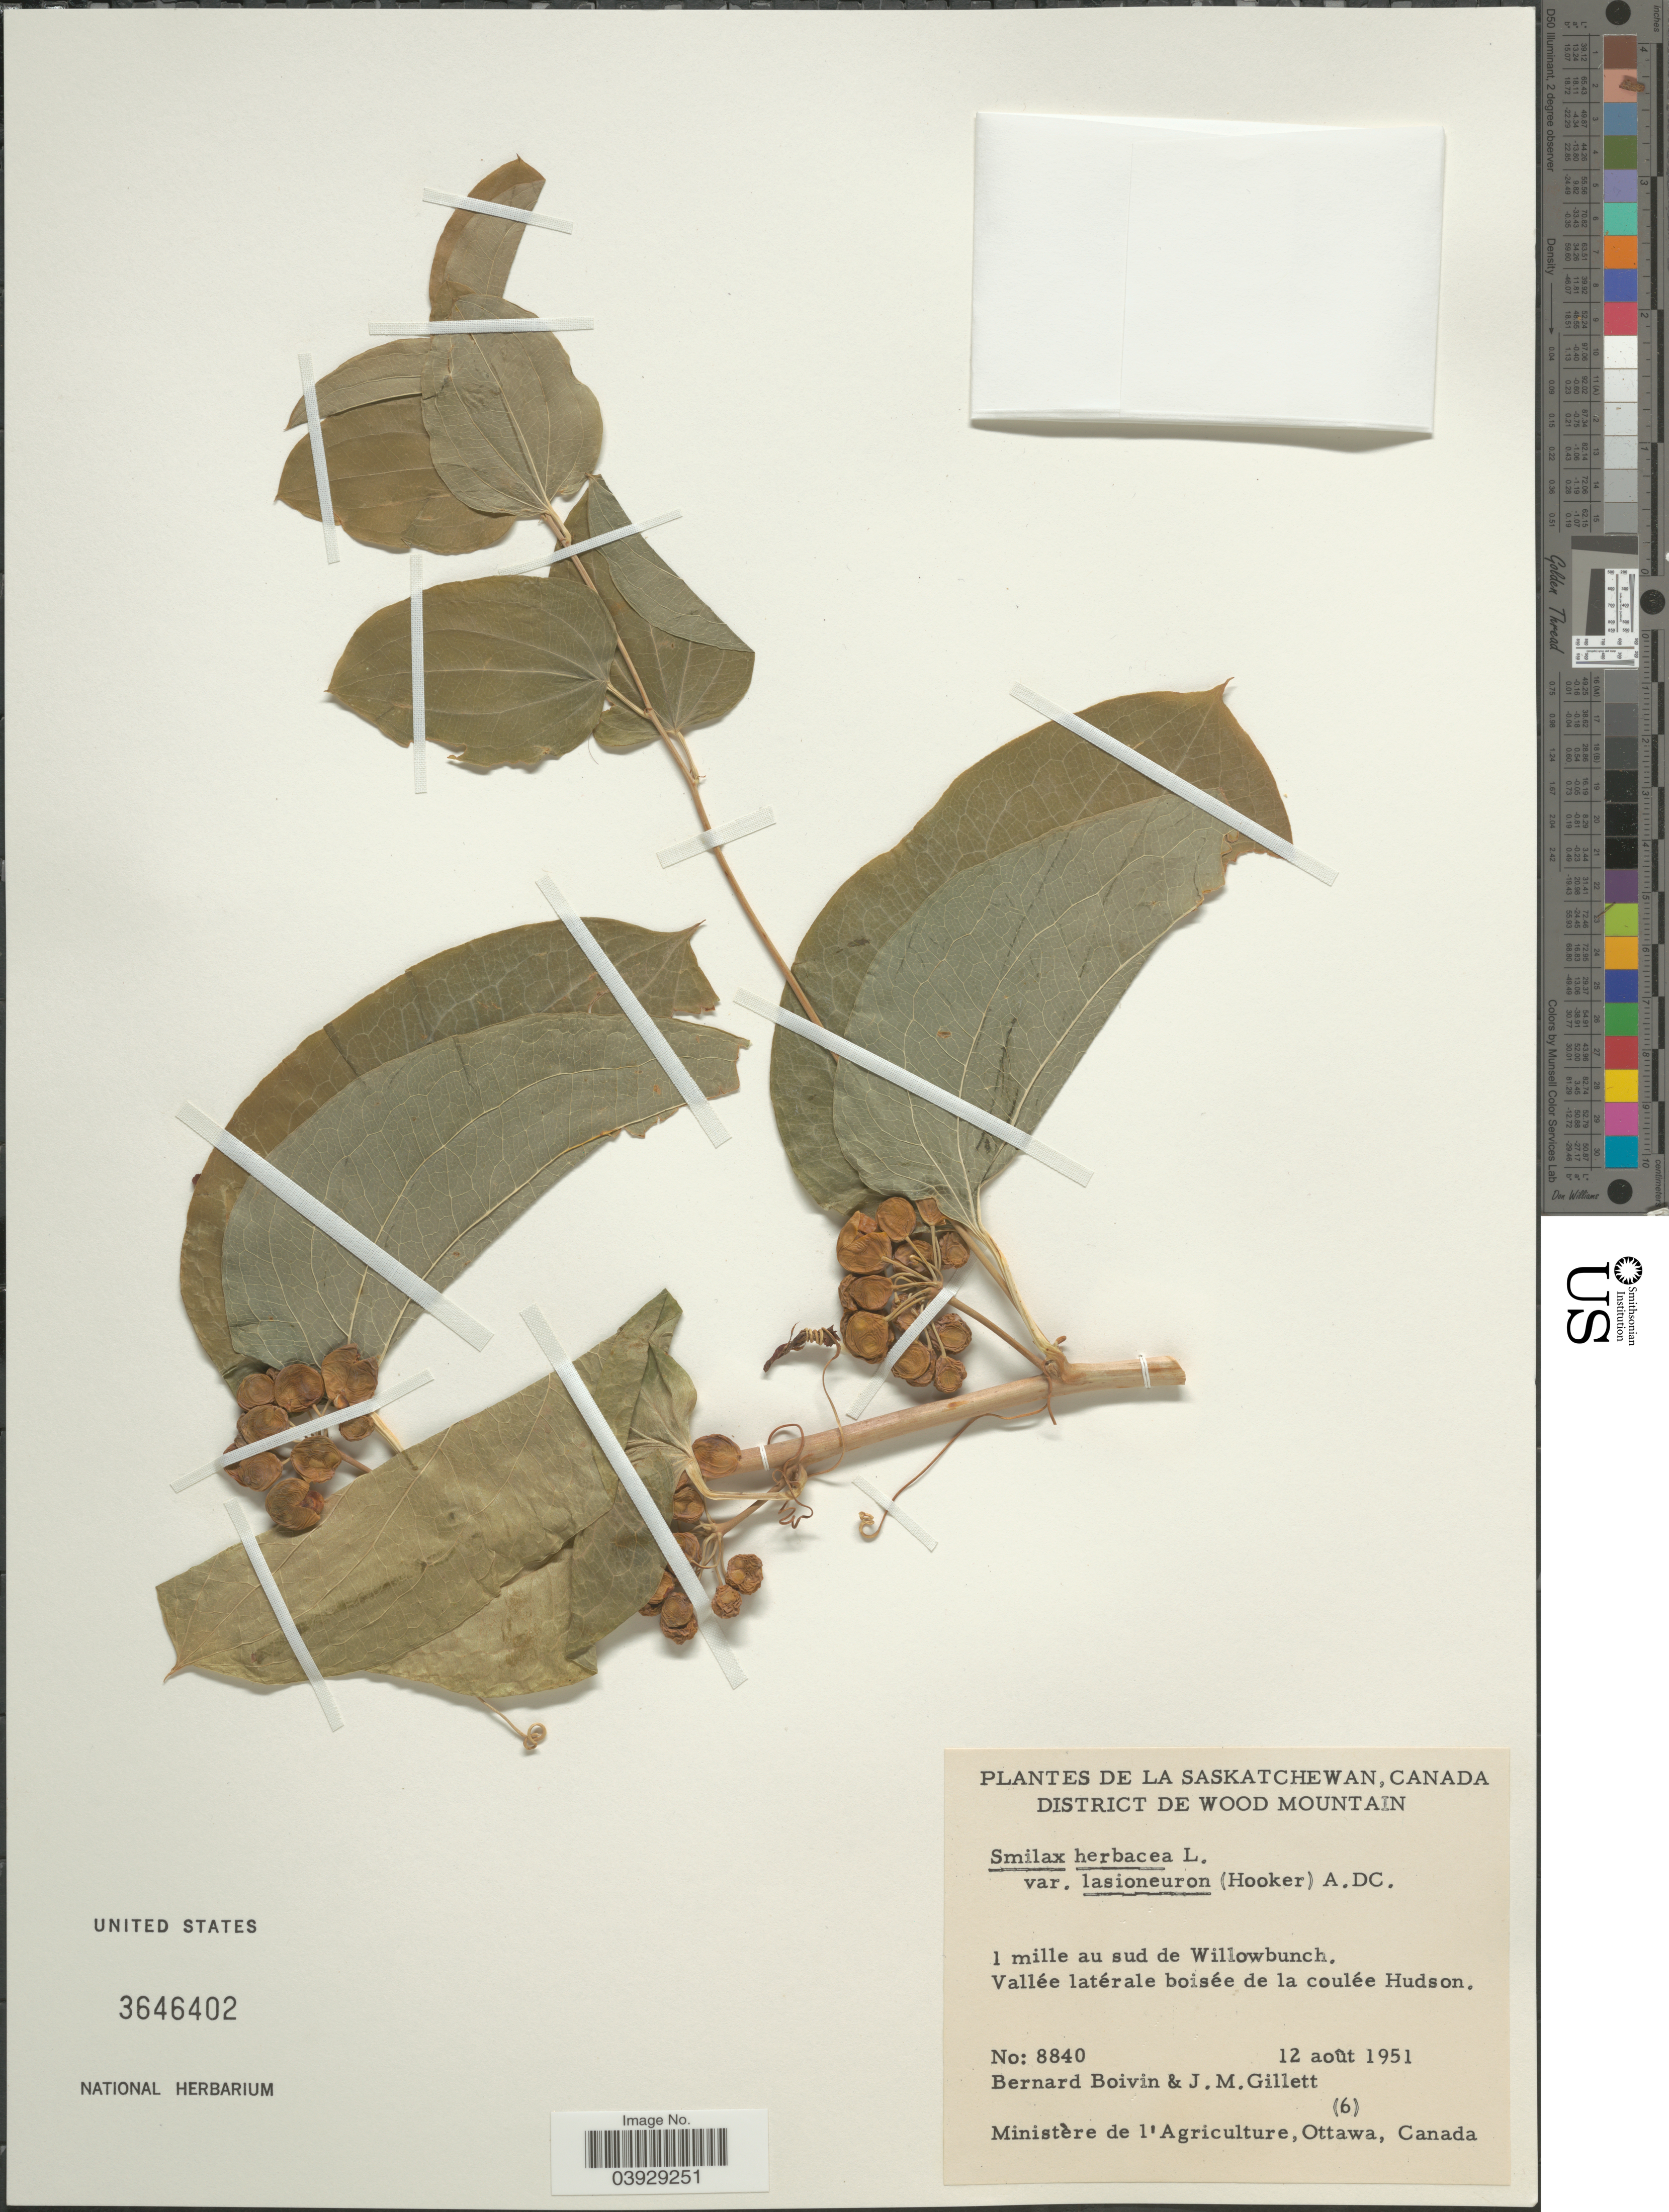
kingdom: Plantae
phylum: Tracheophyta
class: Liliopsida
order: Liliales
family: Smilacaceae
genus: Smilax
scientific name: Smilax herbacea var. lasioneuron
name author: (Hook.) A. DC.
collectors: J. R. B. Boivin & J. M. Gillett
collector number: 8840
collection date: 1951-08-12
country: Canada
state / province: Saskatchewan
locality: District de Wood Mountain. 1 mile au sud de Willowbunch. Vallée latérale boisée de la coulée Hudson.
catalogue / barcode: US 3646402